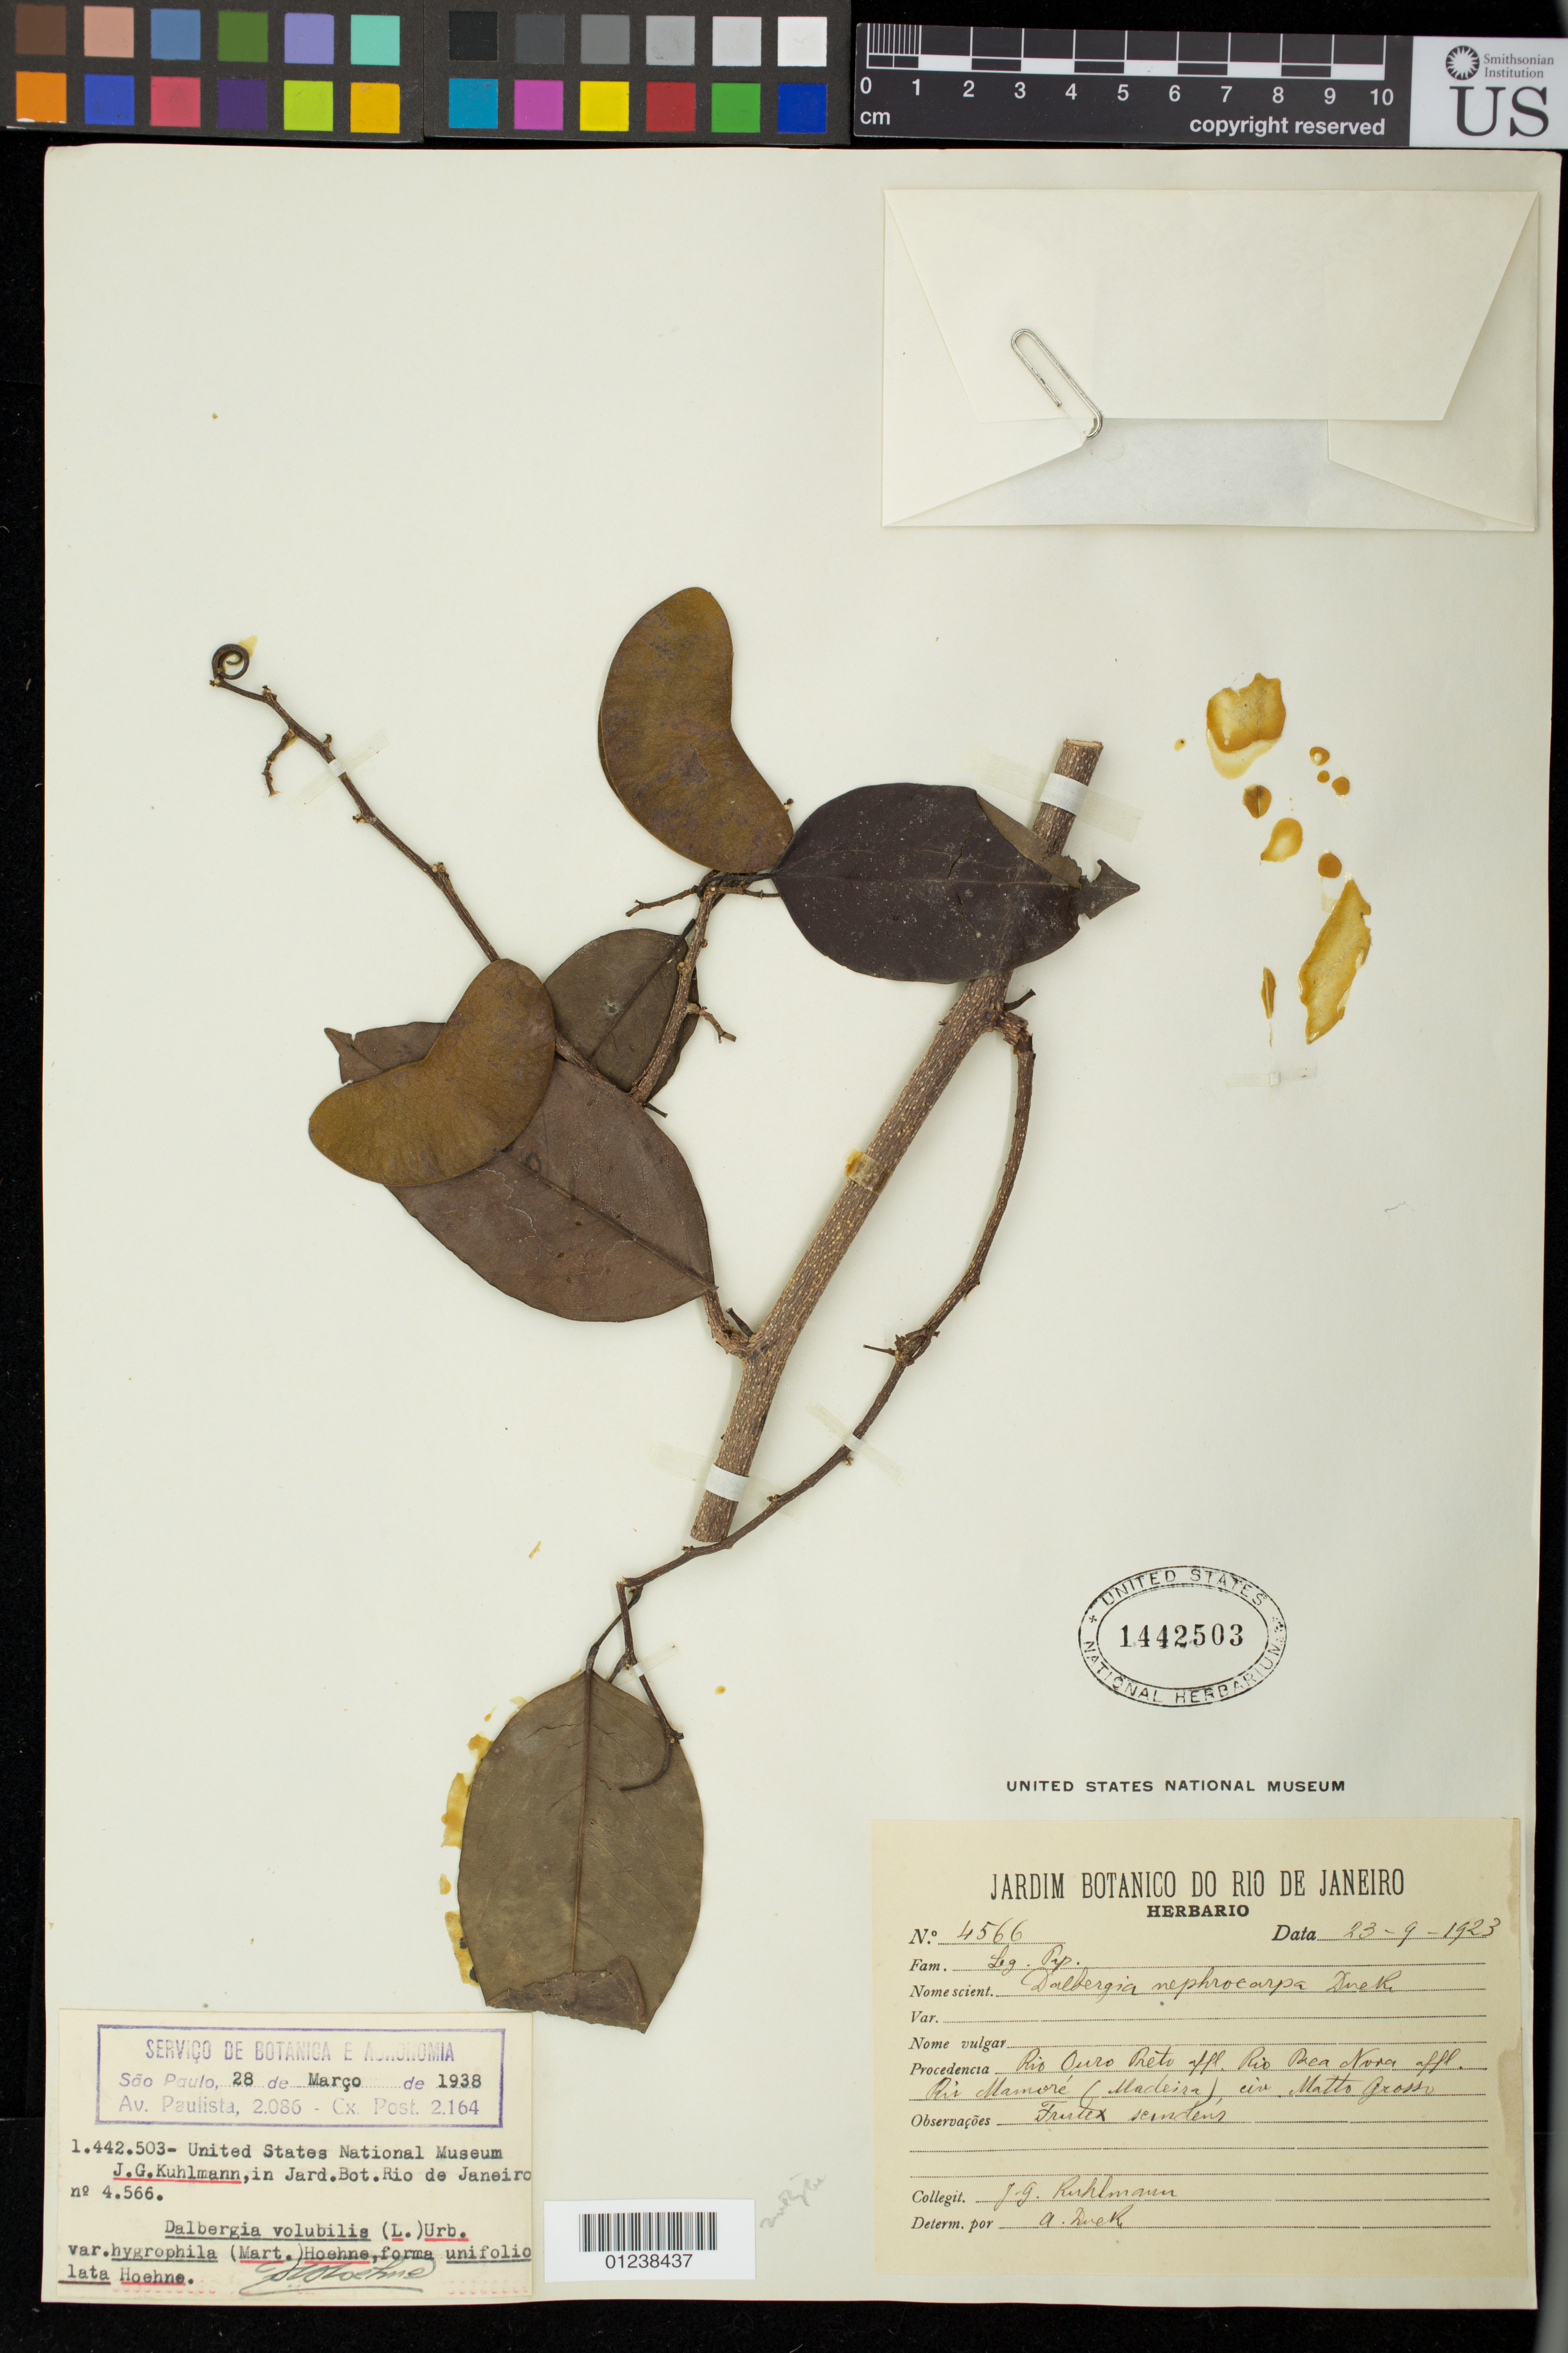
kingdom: Plantae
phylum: Tracheophyta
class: Magnoliopsida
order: Fabales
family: Fabaceae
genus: Dalbergia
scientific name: Dalbergia nephrocarpa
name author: Ducke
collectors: J. G. Ruhlmann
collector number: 4566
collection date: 1923-09-23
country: Brazil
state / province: Rio de Janeiro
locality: Rio Ouro Preto affl. Rio Prea Nova affl. Ria Mamore (Madeira)civ Matto Grosso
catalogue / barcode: US 1442503